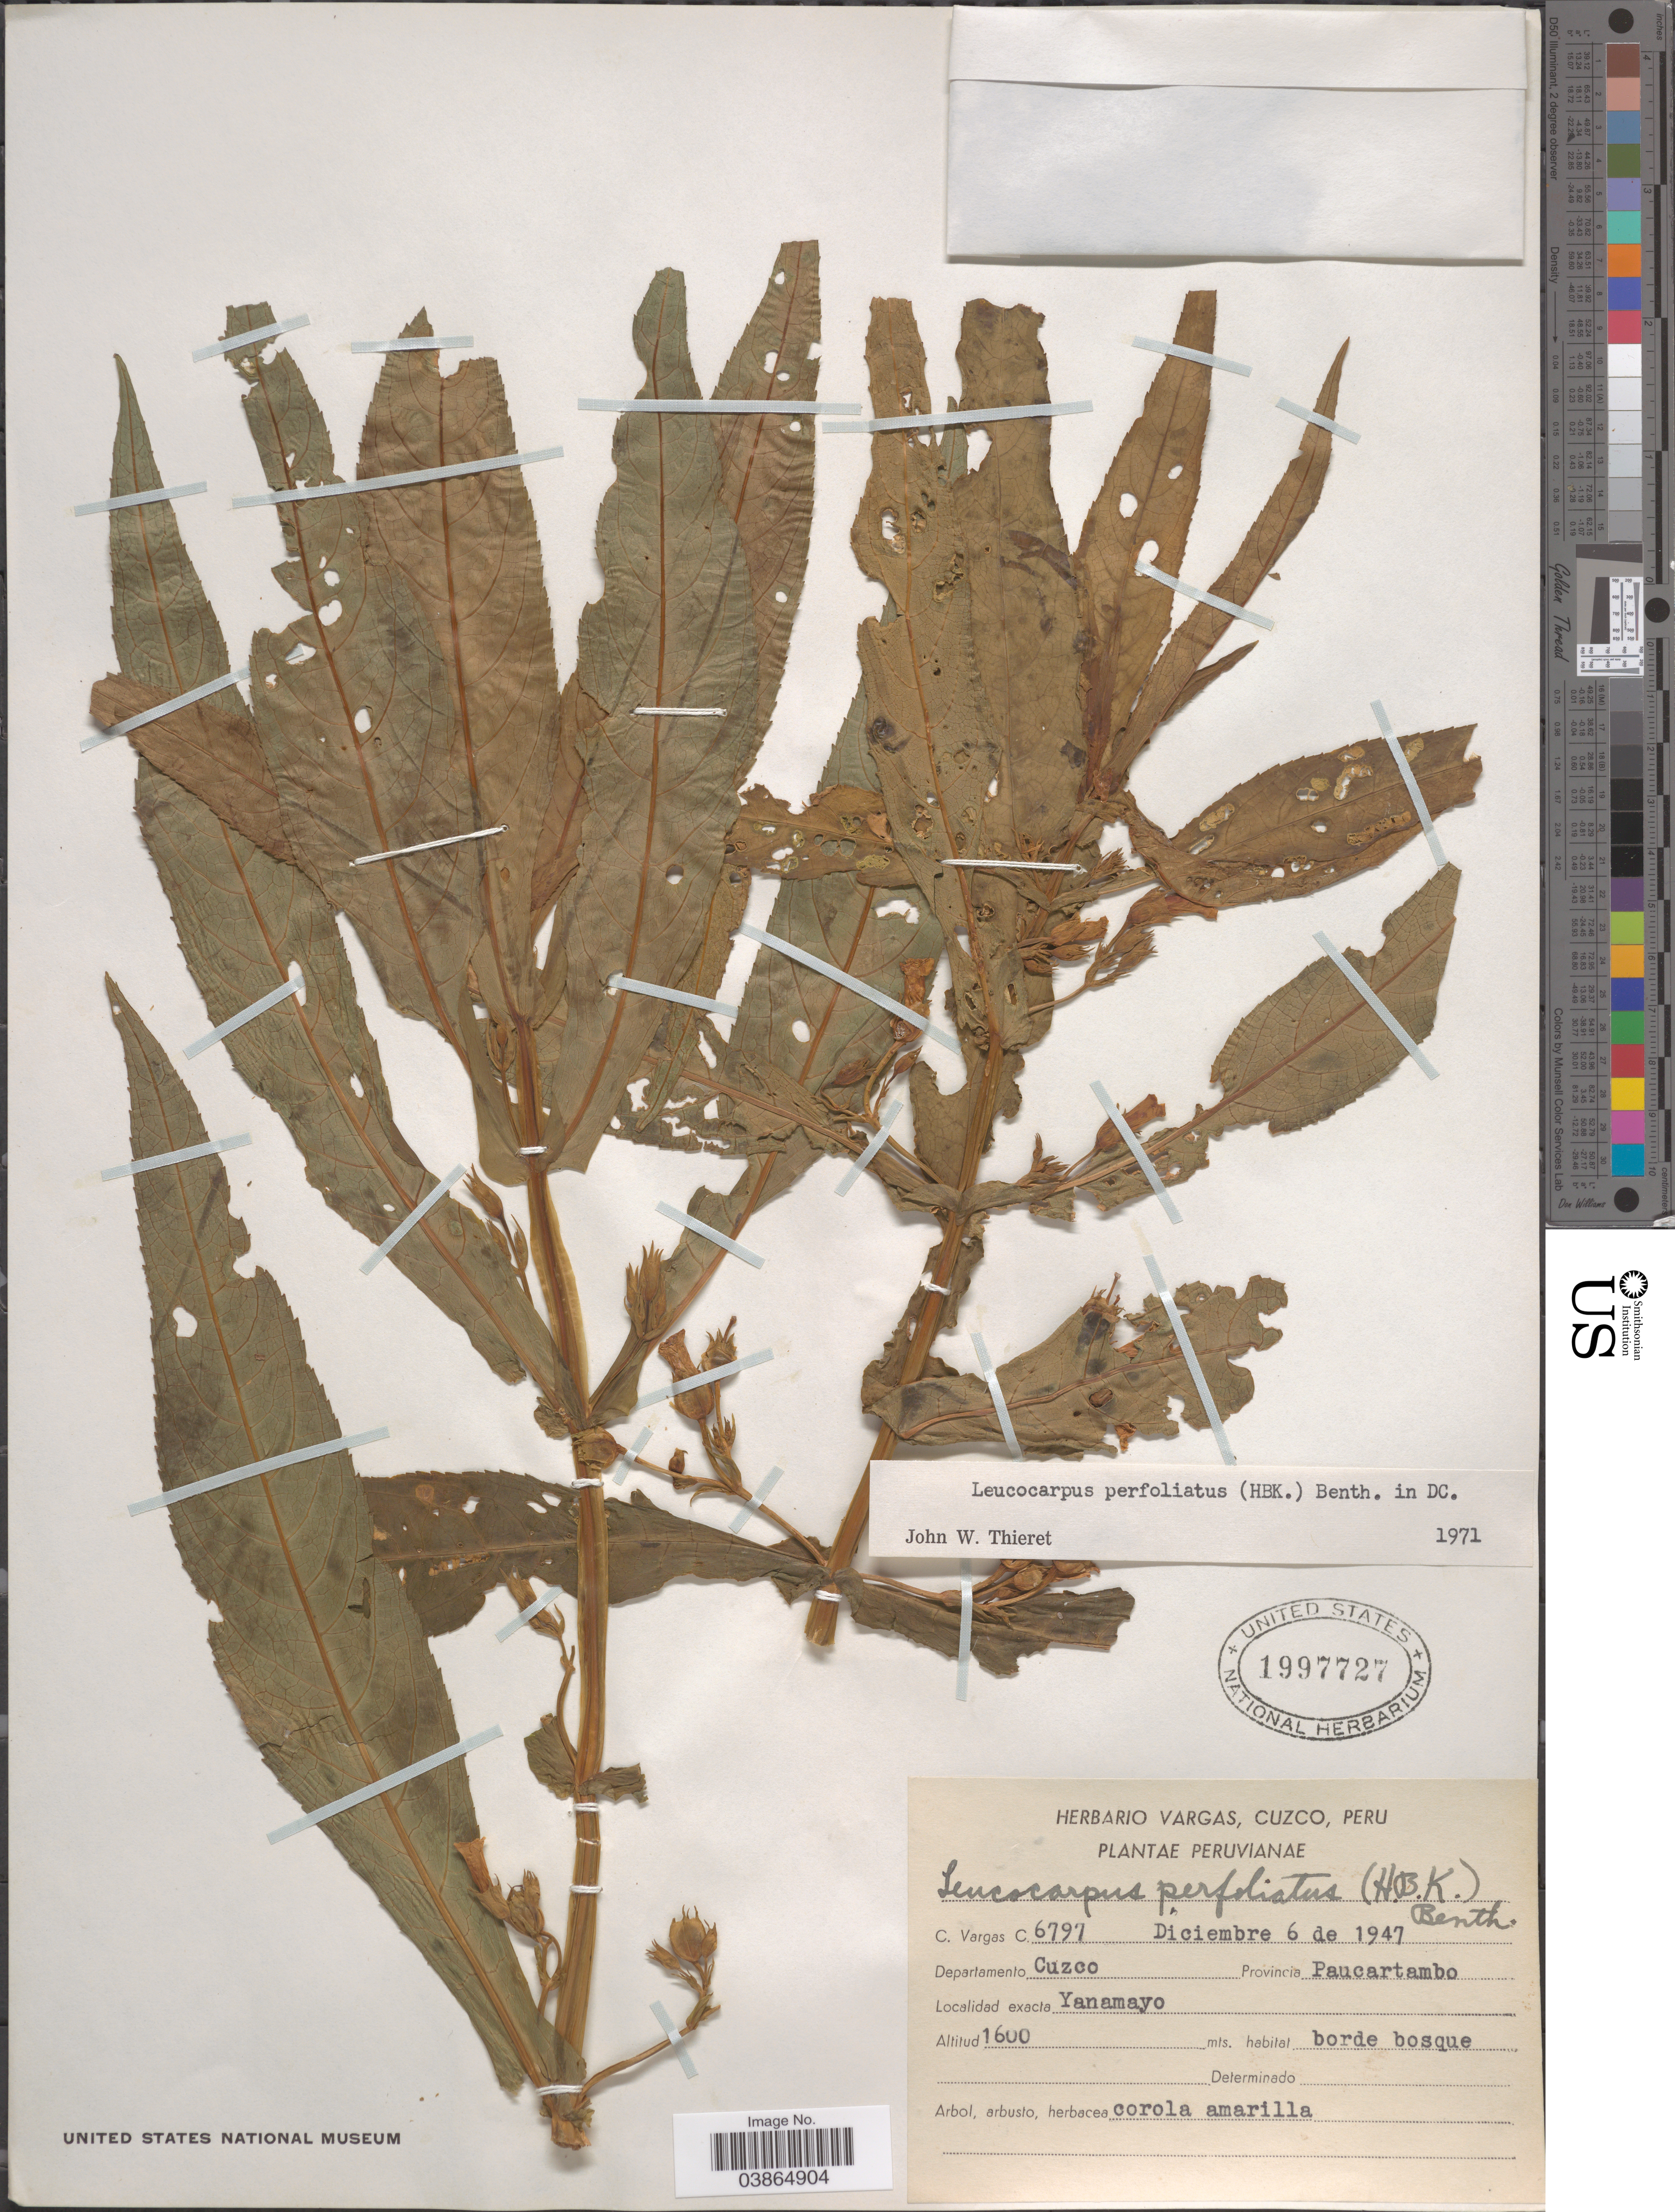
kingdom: Plantae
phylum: Tracheophyta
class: Magnoliopsida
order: Lamiales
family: Phrymaceae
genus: Leucocarpus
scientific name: Leucocarpus perfoliatus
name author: (Kunth) Benth.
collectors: C. Vargas Calderón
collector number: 6797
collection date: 1947-12-06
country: Peru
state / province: Cusco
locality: Departamento Cuzco. Provincia Paucartambo. Yanamayo.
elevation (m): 1600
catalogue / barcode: US 1997727